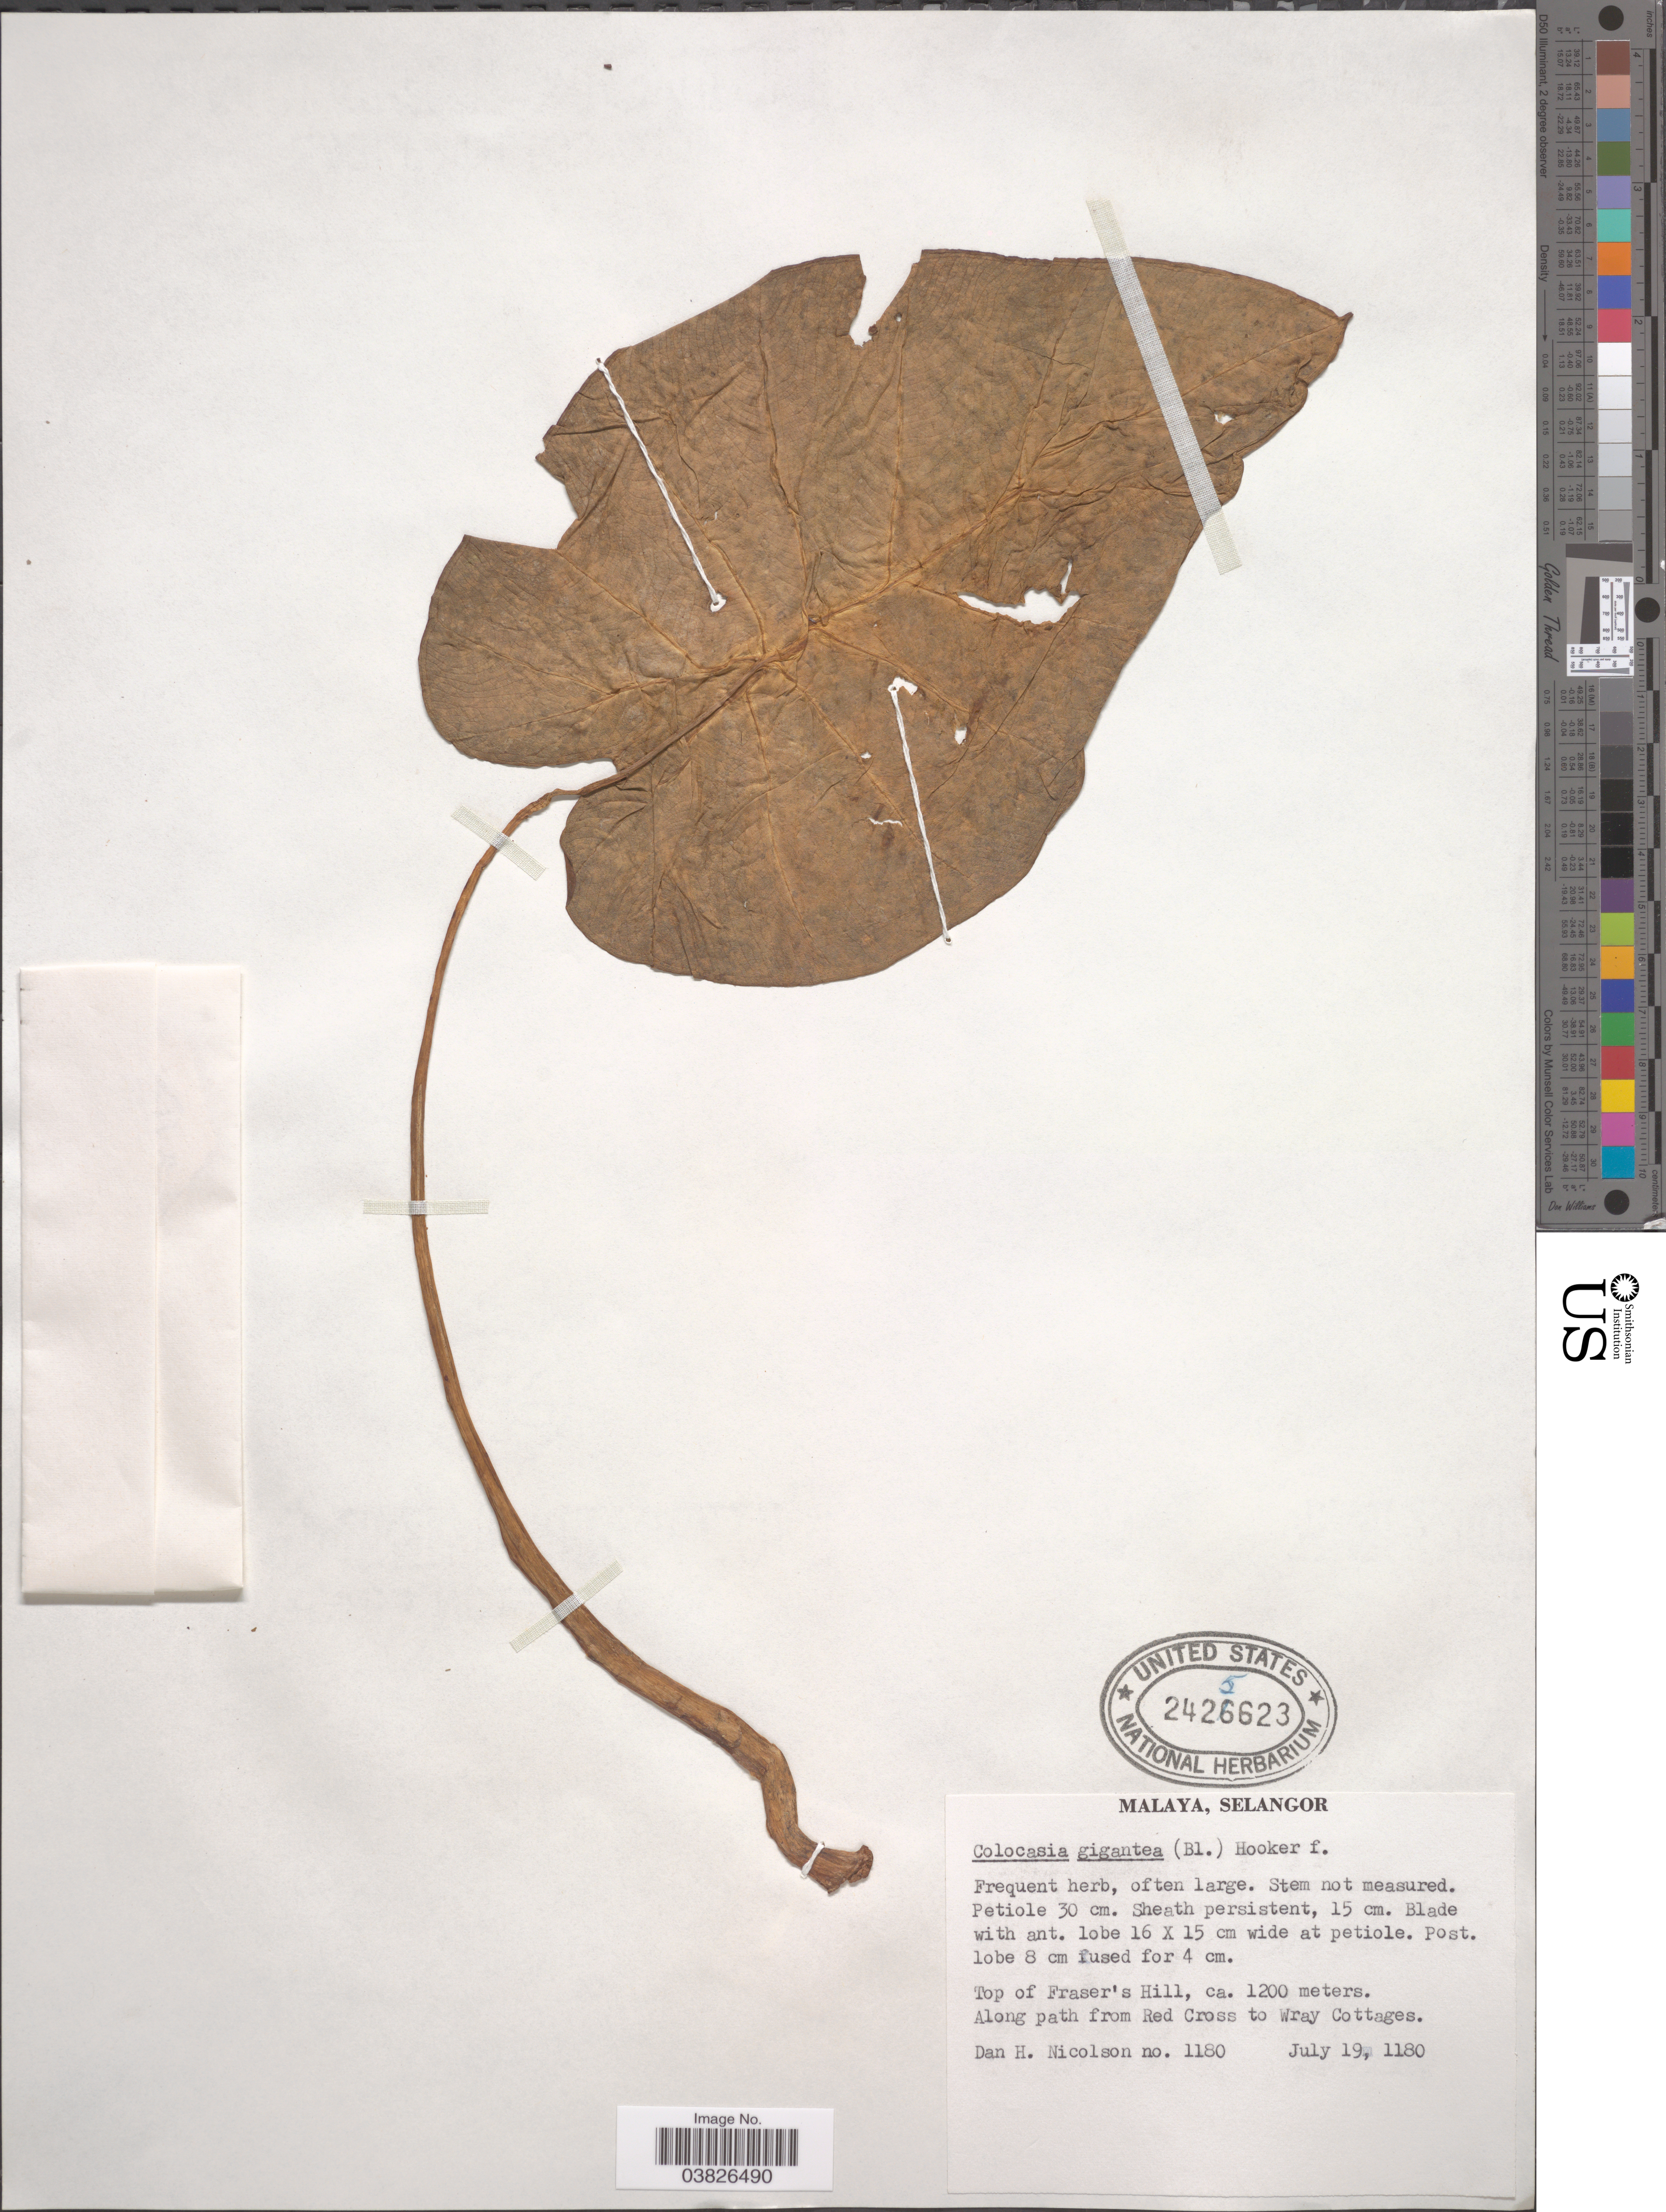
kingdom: Plantae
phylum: Tracheophyta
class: Liliopsida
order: Alismatales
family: Araceae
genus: Leucocasia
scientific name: Leucocasia gigantea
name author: (Blume) Schott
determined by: Ma, Zheng Xu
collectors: D. H. Nicolson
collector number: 1180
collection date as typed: Transcribed d/m/y: 19/7/1180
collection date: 1961-07-19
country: Malaysia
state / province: Selangor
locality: Malaya. Top of Fraser's Hill. Along path from Red Cross to Wray Cottages.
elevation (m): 1200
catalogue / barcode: US 2425623